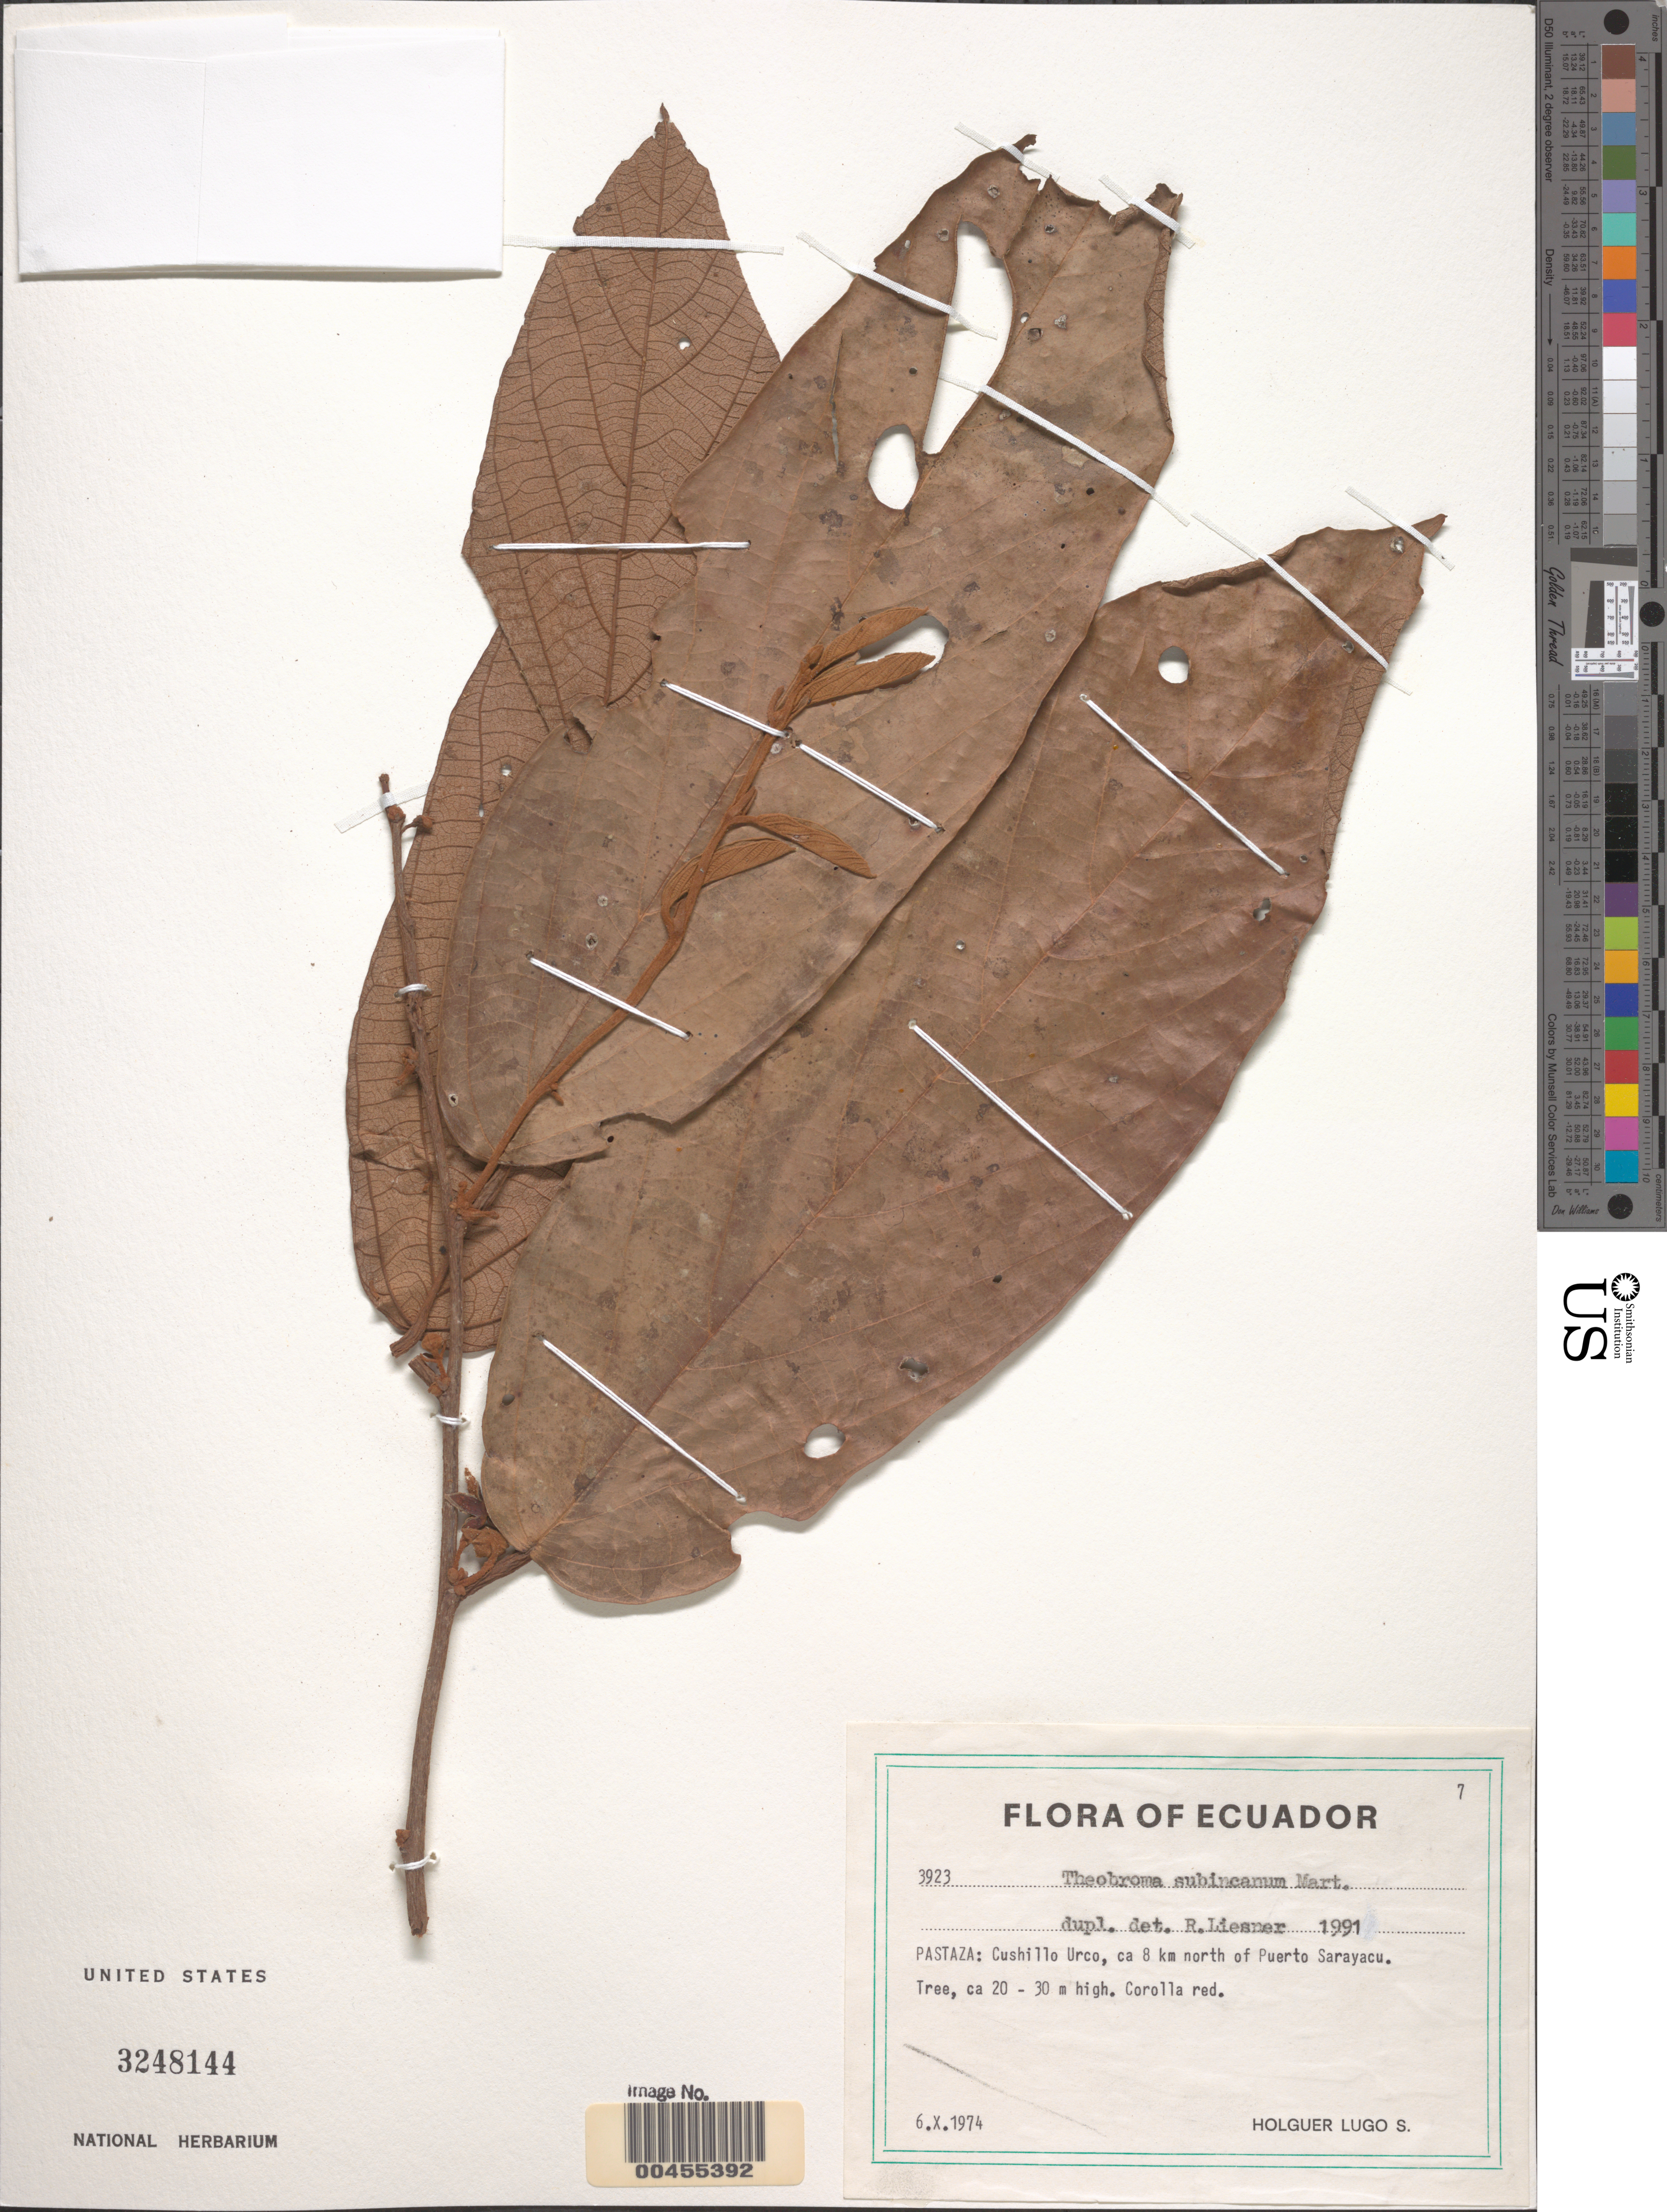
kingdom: Plantae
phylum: Tracheophyta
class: Magnoliopsida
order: Malvales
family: Malvaceae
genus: Theobroma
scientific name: Theobroma subincanum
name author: Mart.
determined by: Liesner, R. L.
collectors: H. Lugo S.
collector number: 3923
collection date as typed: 06 Oct 1974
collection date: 1974-10-06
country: Ecuador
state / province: Pastaza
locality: Cushillo Urco, ca. 8 km N of Puerto Sarayacu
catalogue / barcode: US 3248144